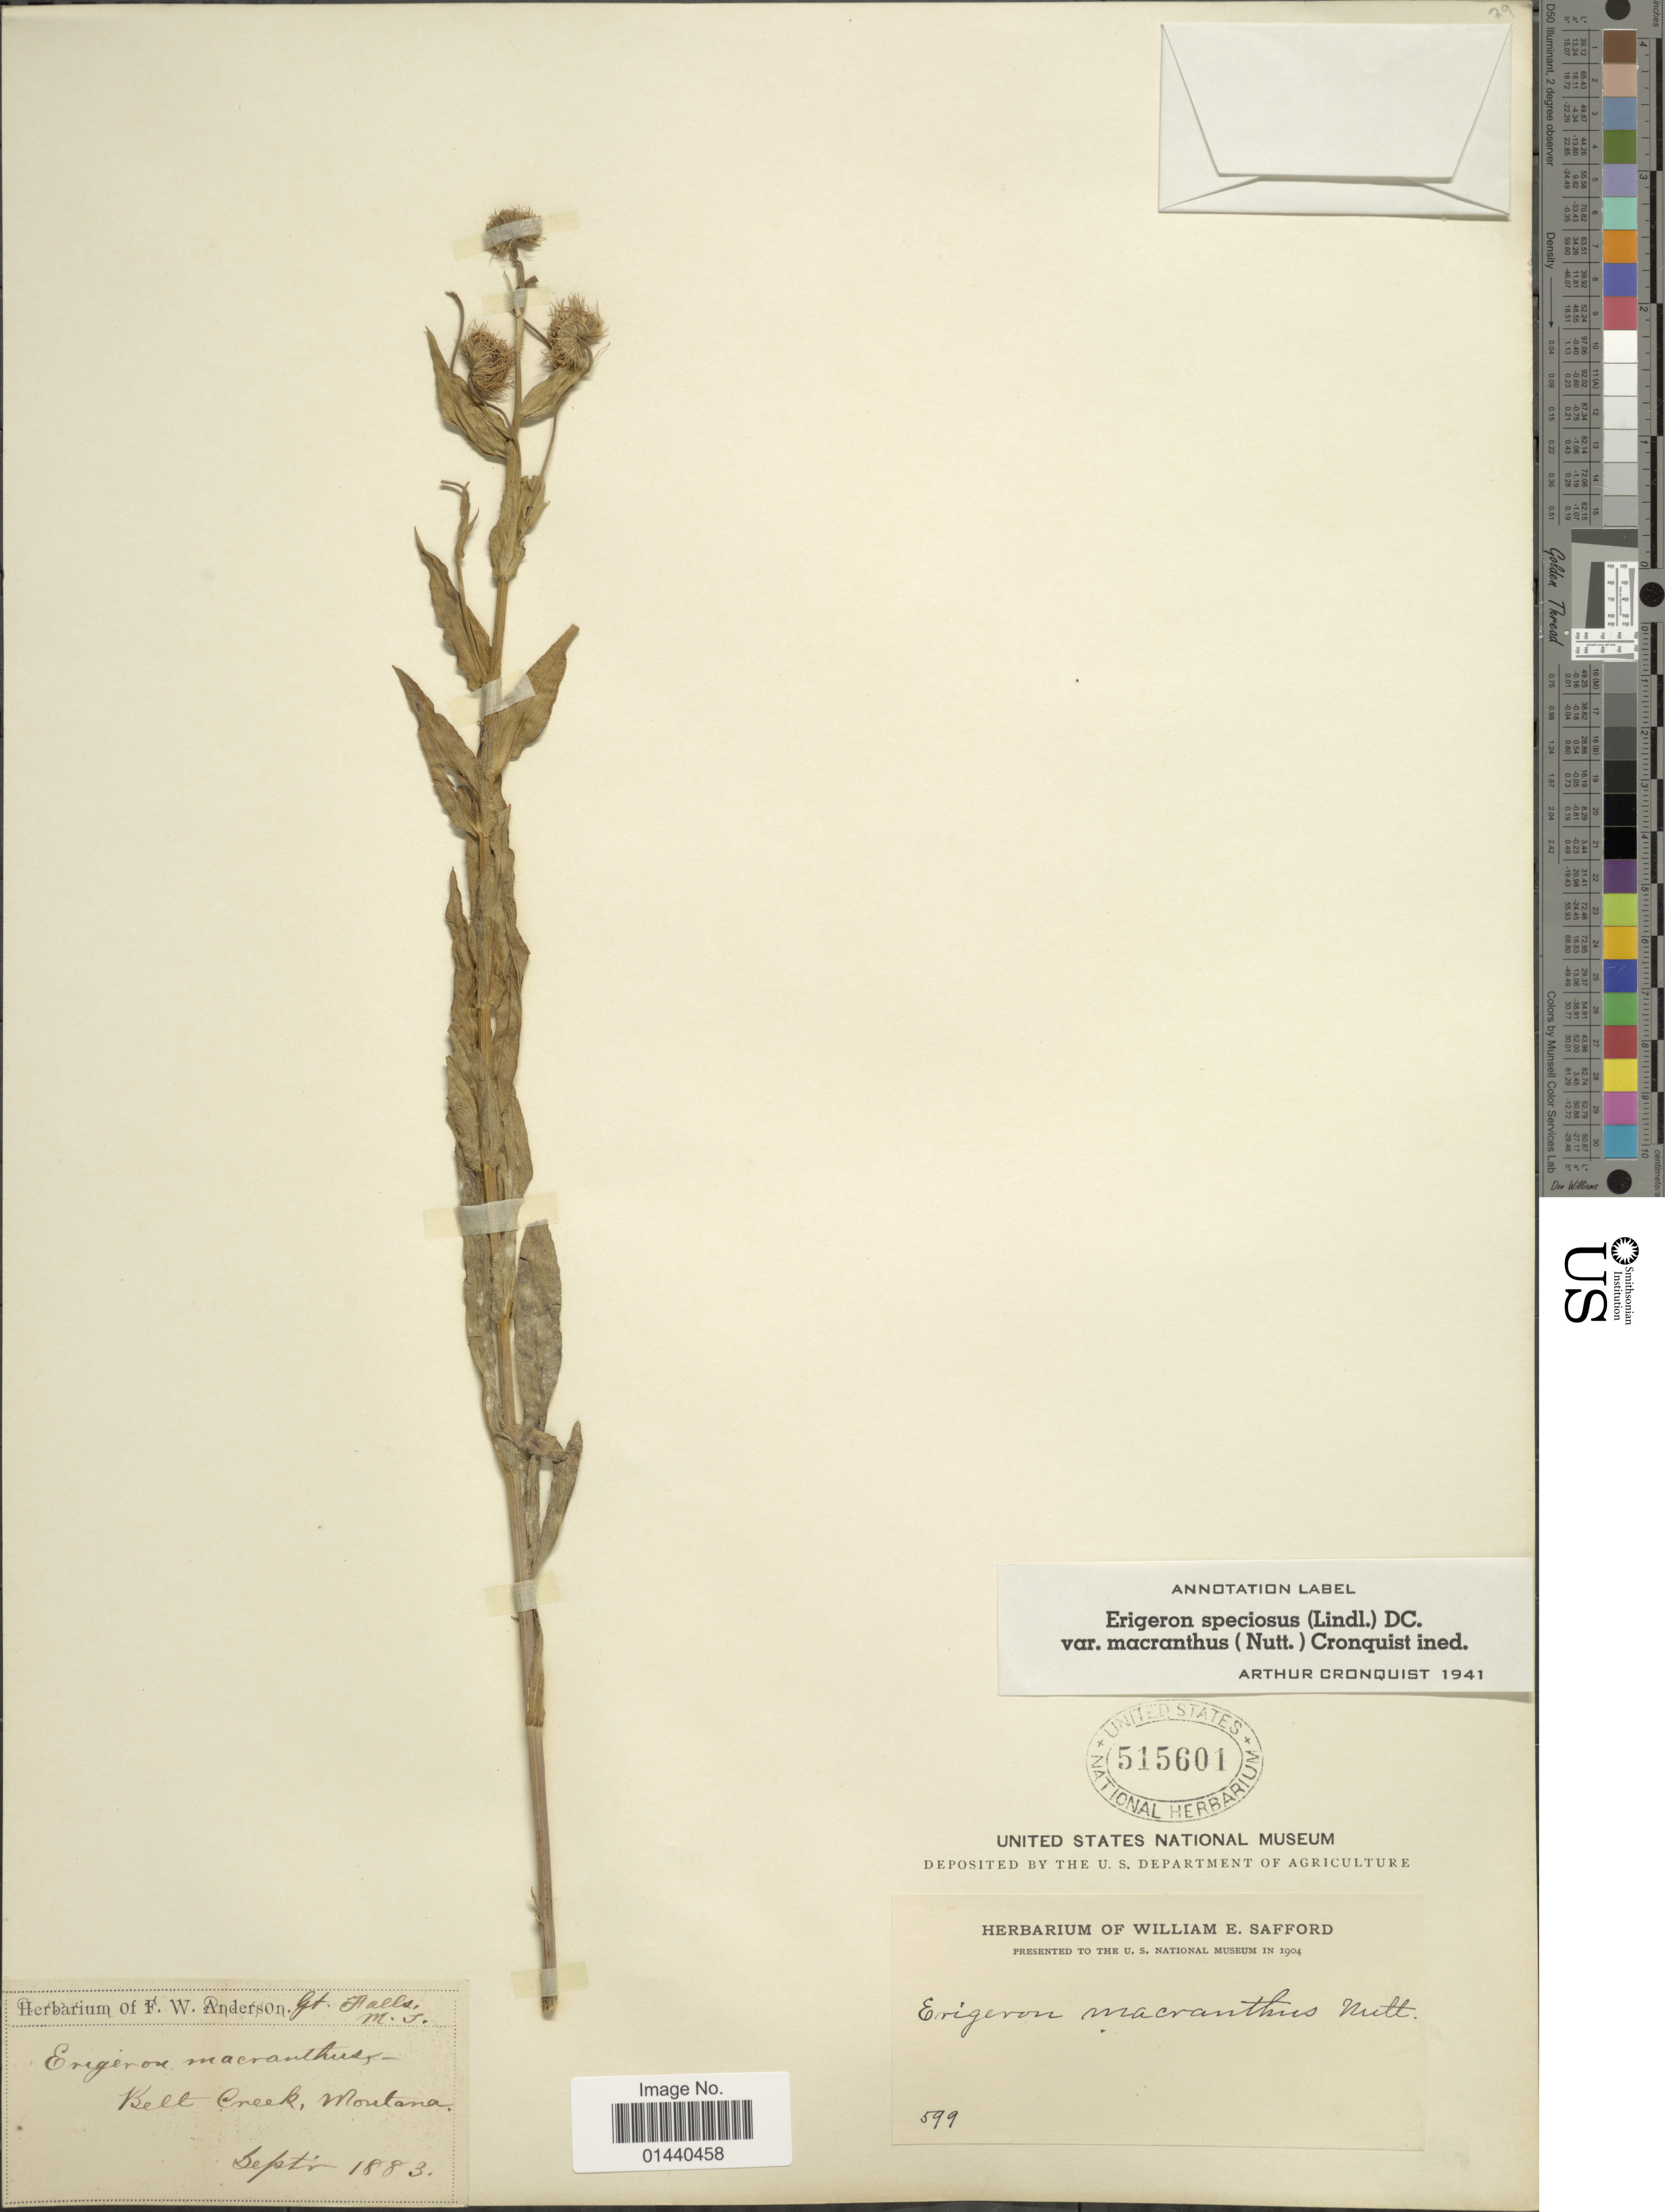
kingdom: Plantae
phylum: Tracheophyta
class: Magnoliopsida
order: Asterales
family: Asteraceae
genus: Erigeron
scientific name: Erigeron speciosus var. macranthus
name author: (Nutt.) Cronq.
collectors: ex herb. W. E. Safford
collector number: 599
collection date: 1883-09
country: United States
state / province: Montana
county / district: Rosebud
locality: Bell Creek.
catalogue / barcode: US 515601